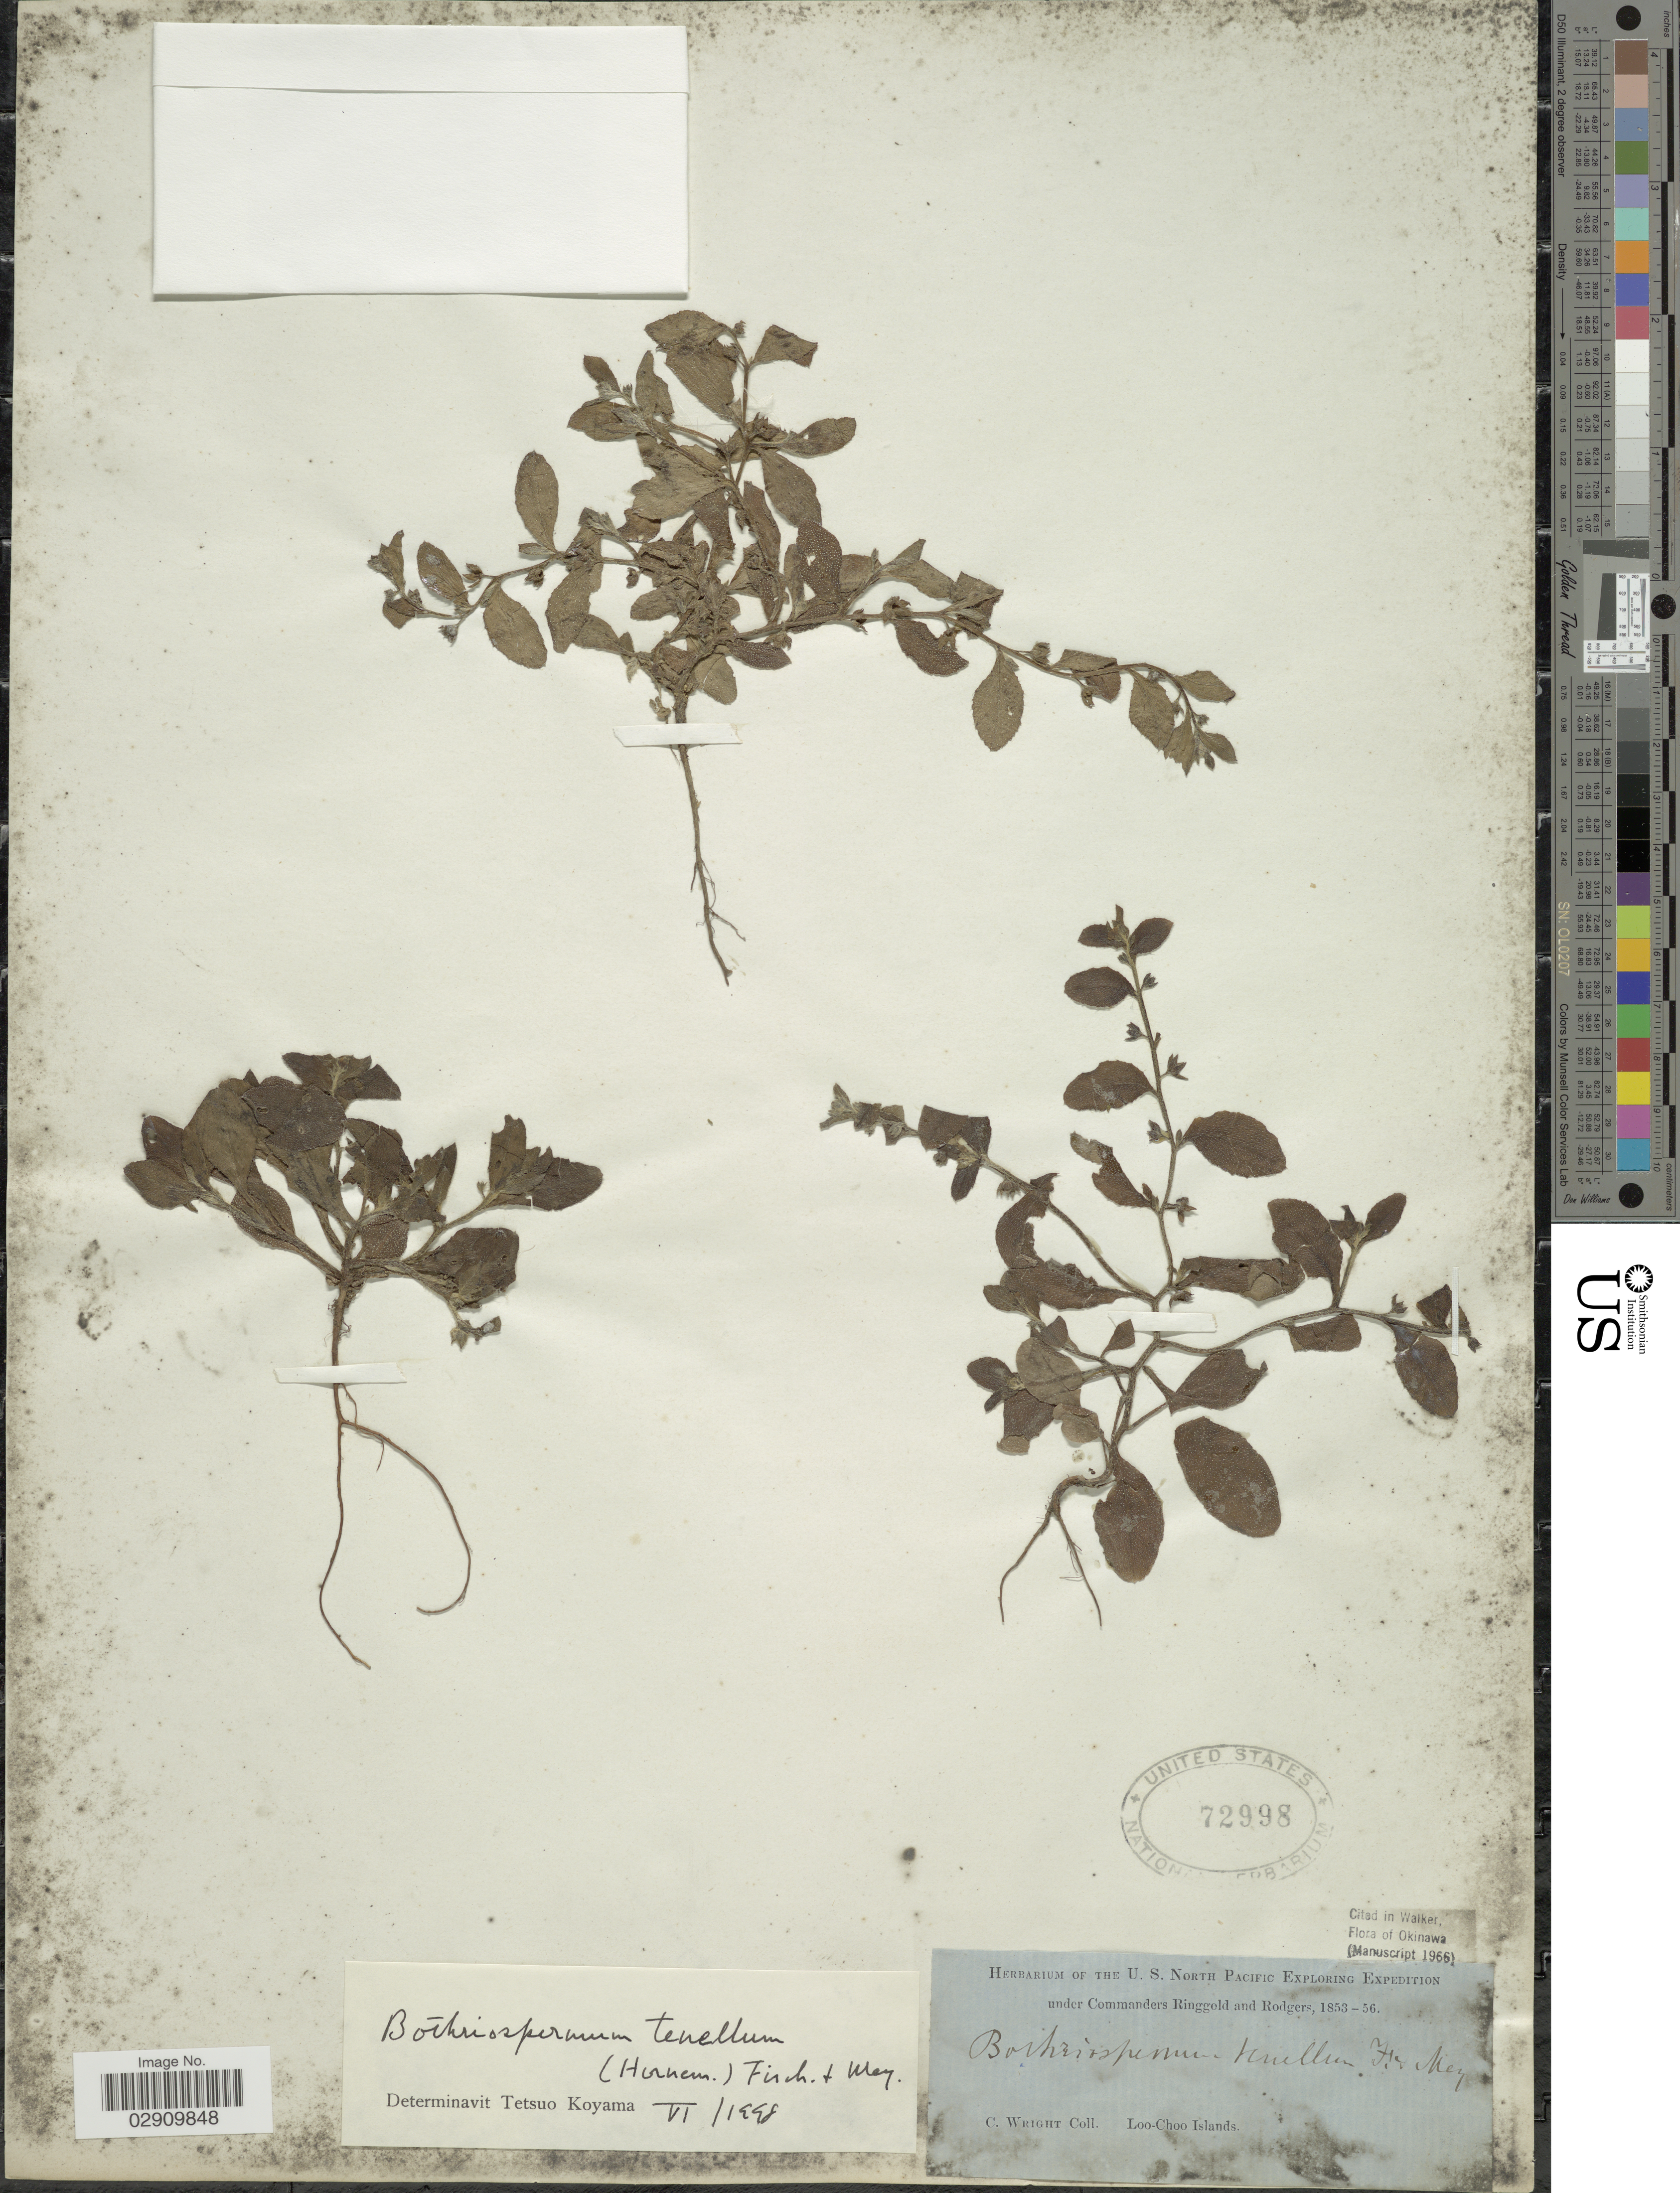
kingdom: Plantae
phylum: Tracheophyta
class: Magnoliopsida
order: Boraginales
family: Boraginaceae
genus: Bothriospermum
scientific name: Bothriospermum tenellum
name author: (Hornem.) Fisch. & C.A. Mey.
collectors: C. Wright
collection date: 1853/1856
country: Japan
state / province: Okinawa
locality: Loo-Choo Islands.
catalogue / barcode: US 72998